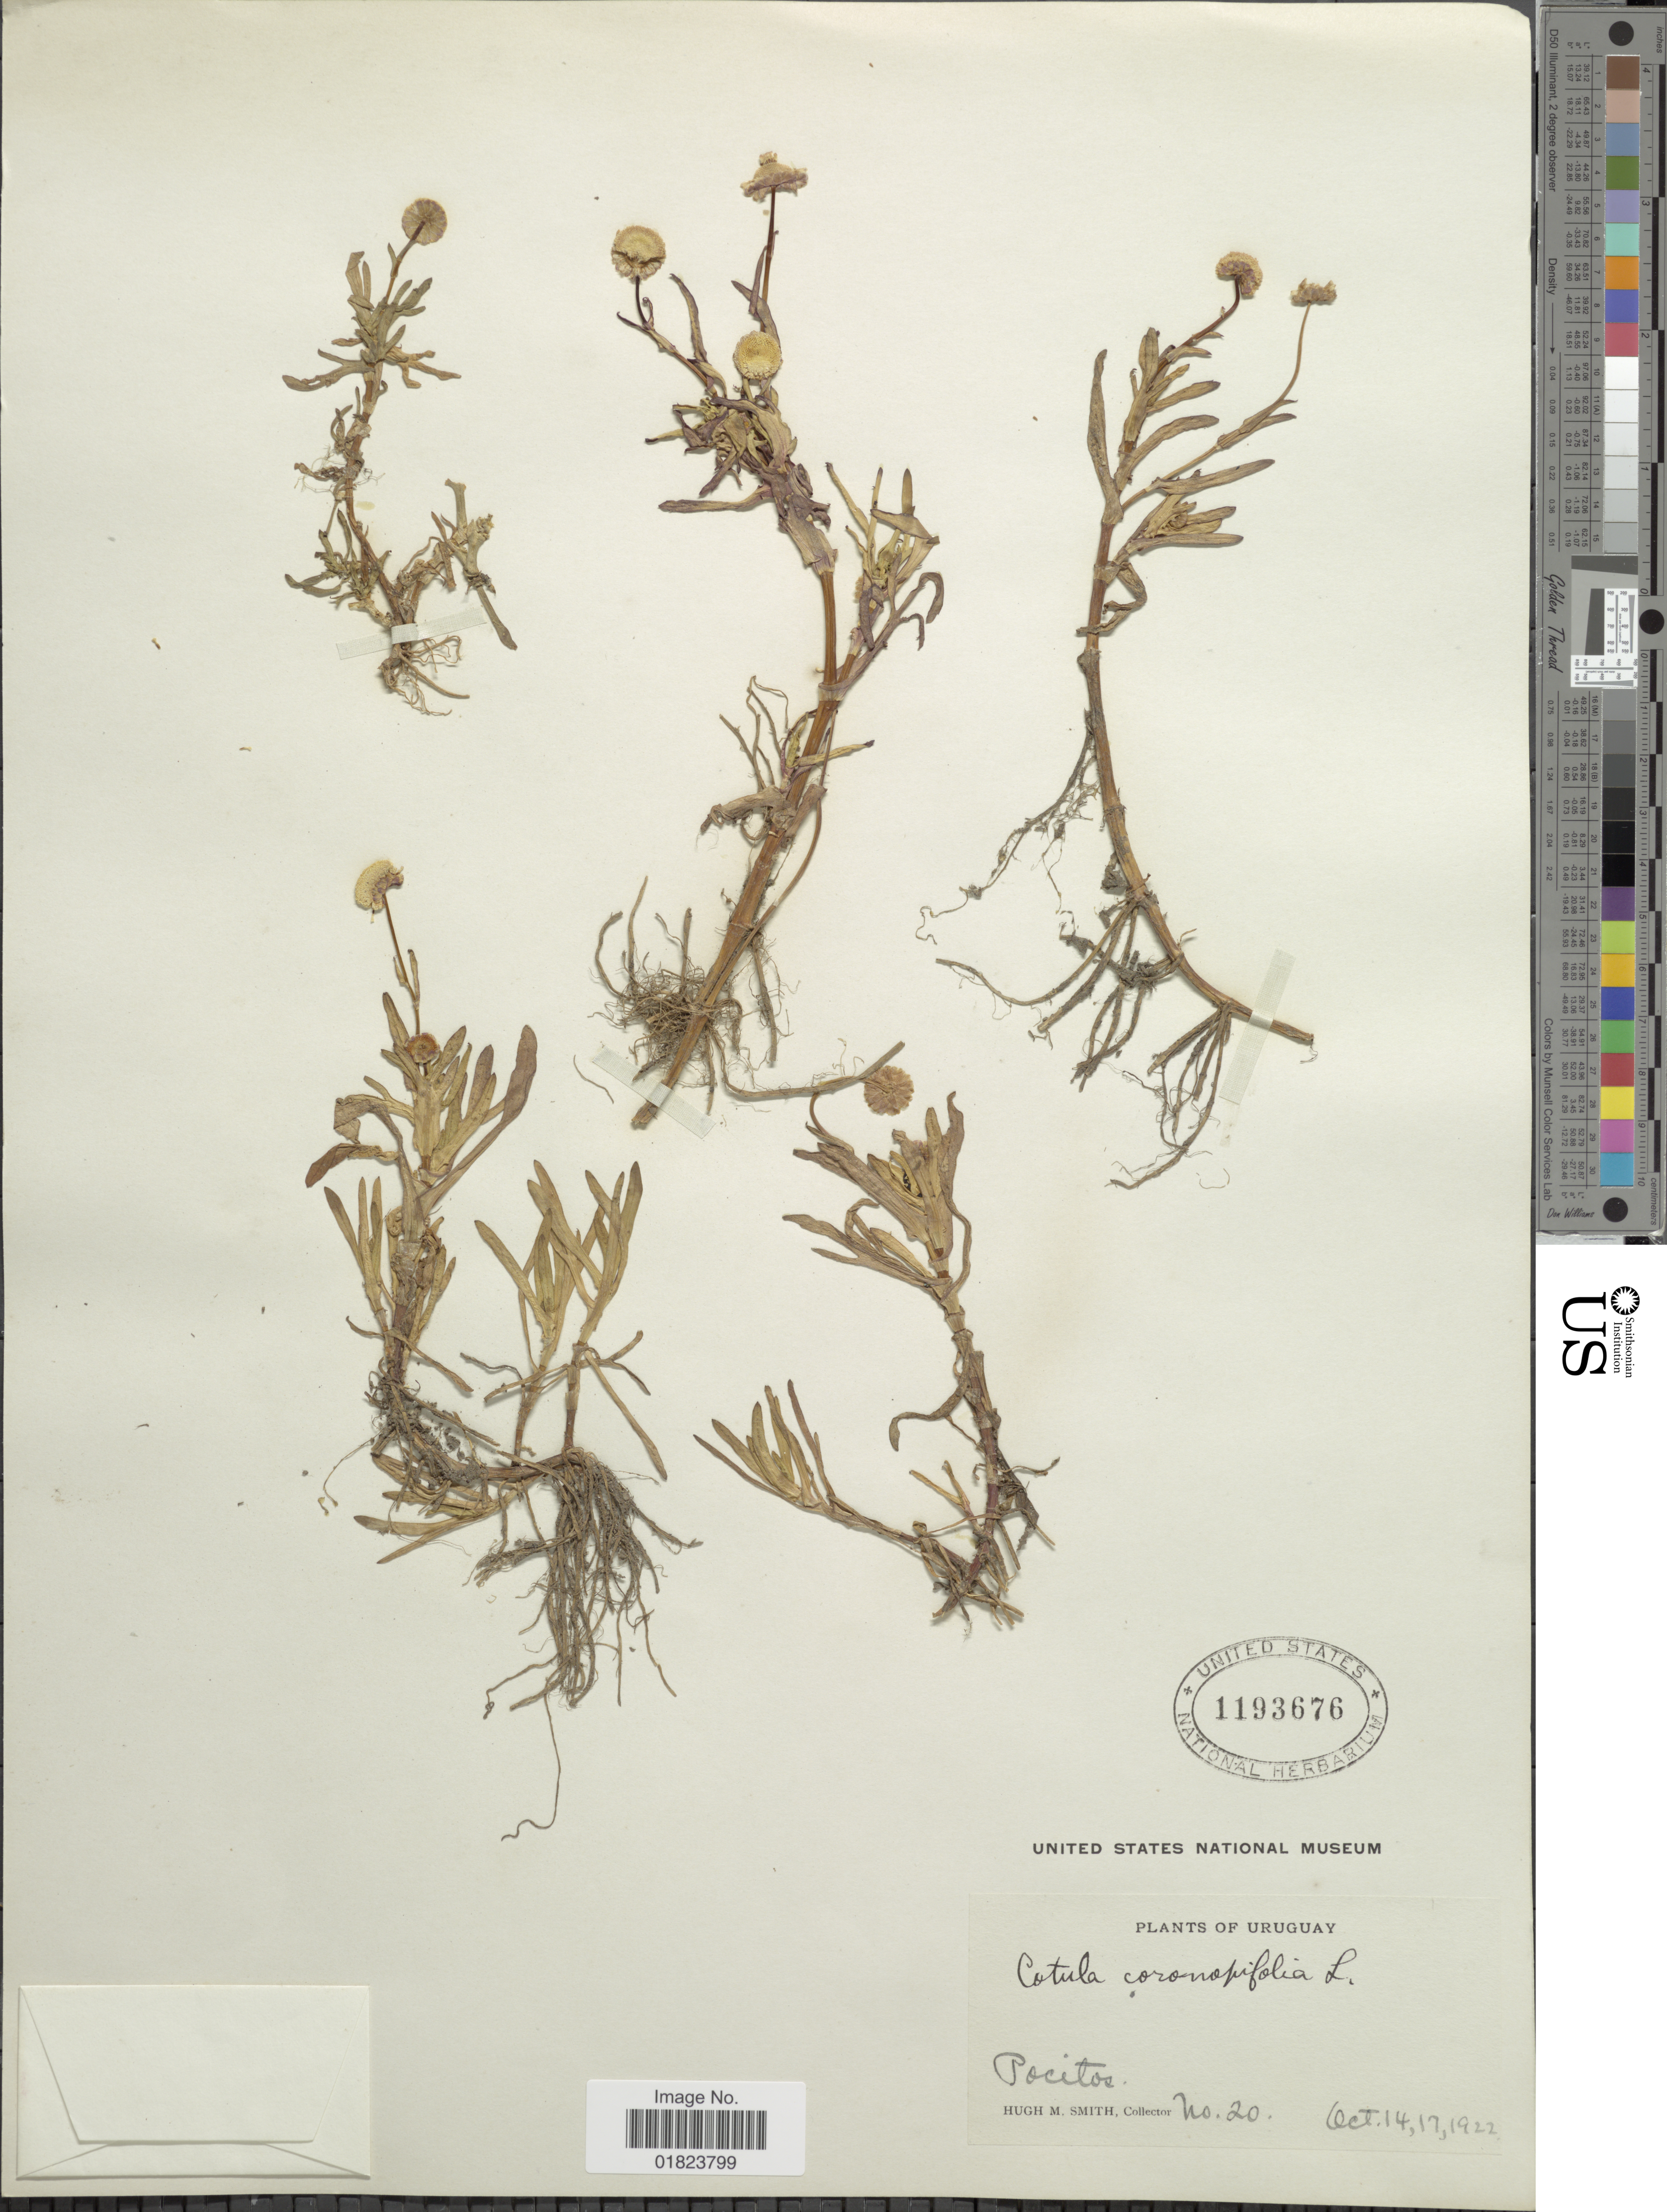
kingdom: Plantae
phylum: Tracheophyta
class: Magnoliopsida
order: Asterales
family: Asteraceae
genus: Cotula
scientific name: Cotula coronopifolia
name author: L.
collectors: H. M. Smith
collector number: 20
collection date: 1922-10-14/1922-10-17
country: Uruguay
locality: Pocitos.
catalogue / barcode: US 1193676